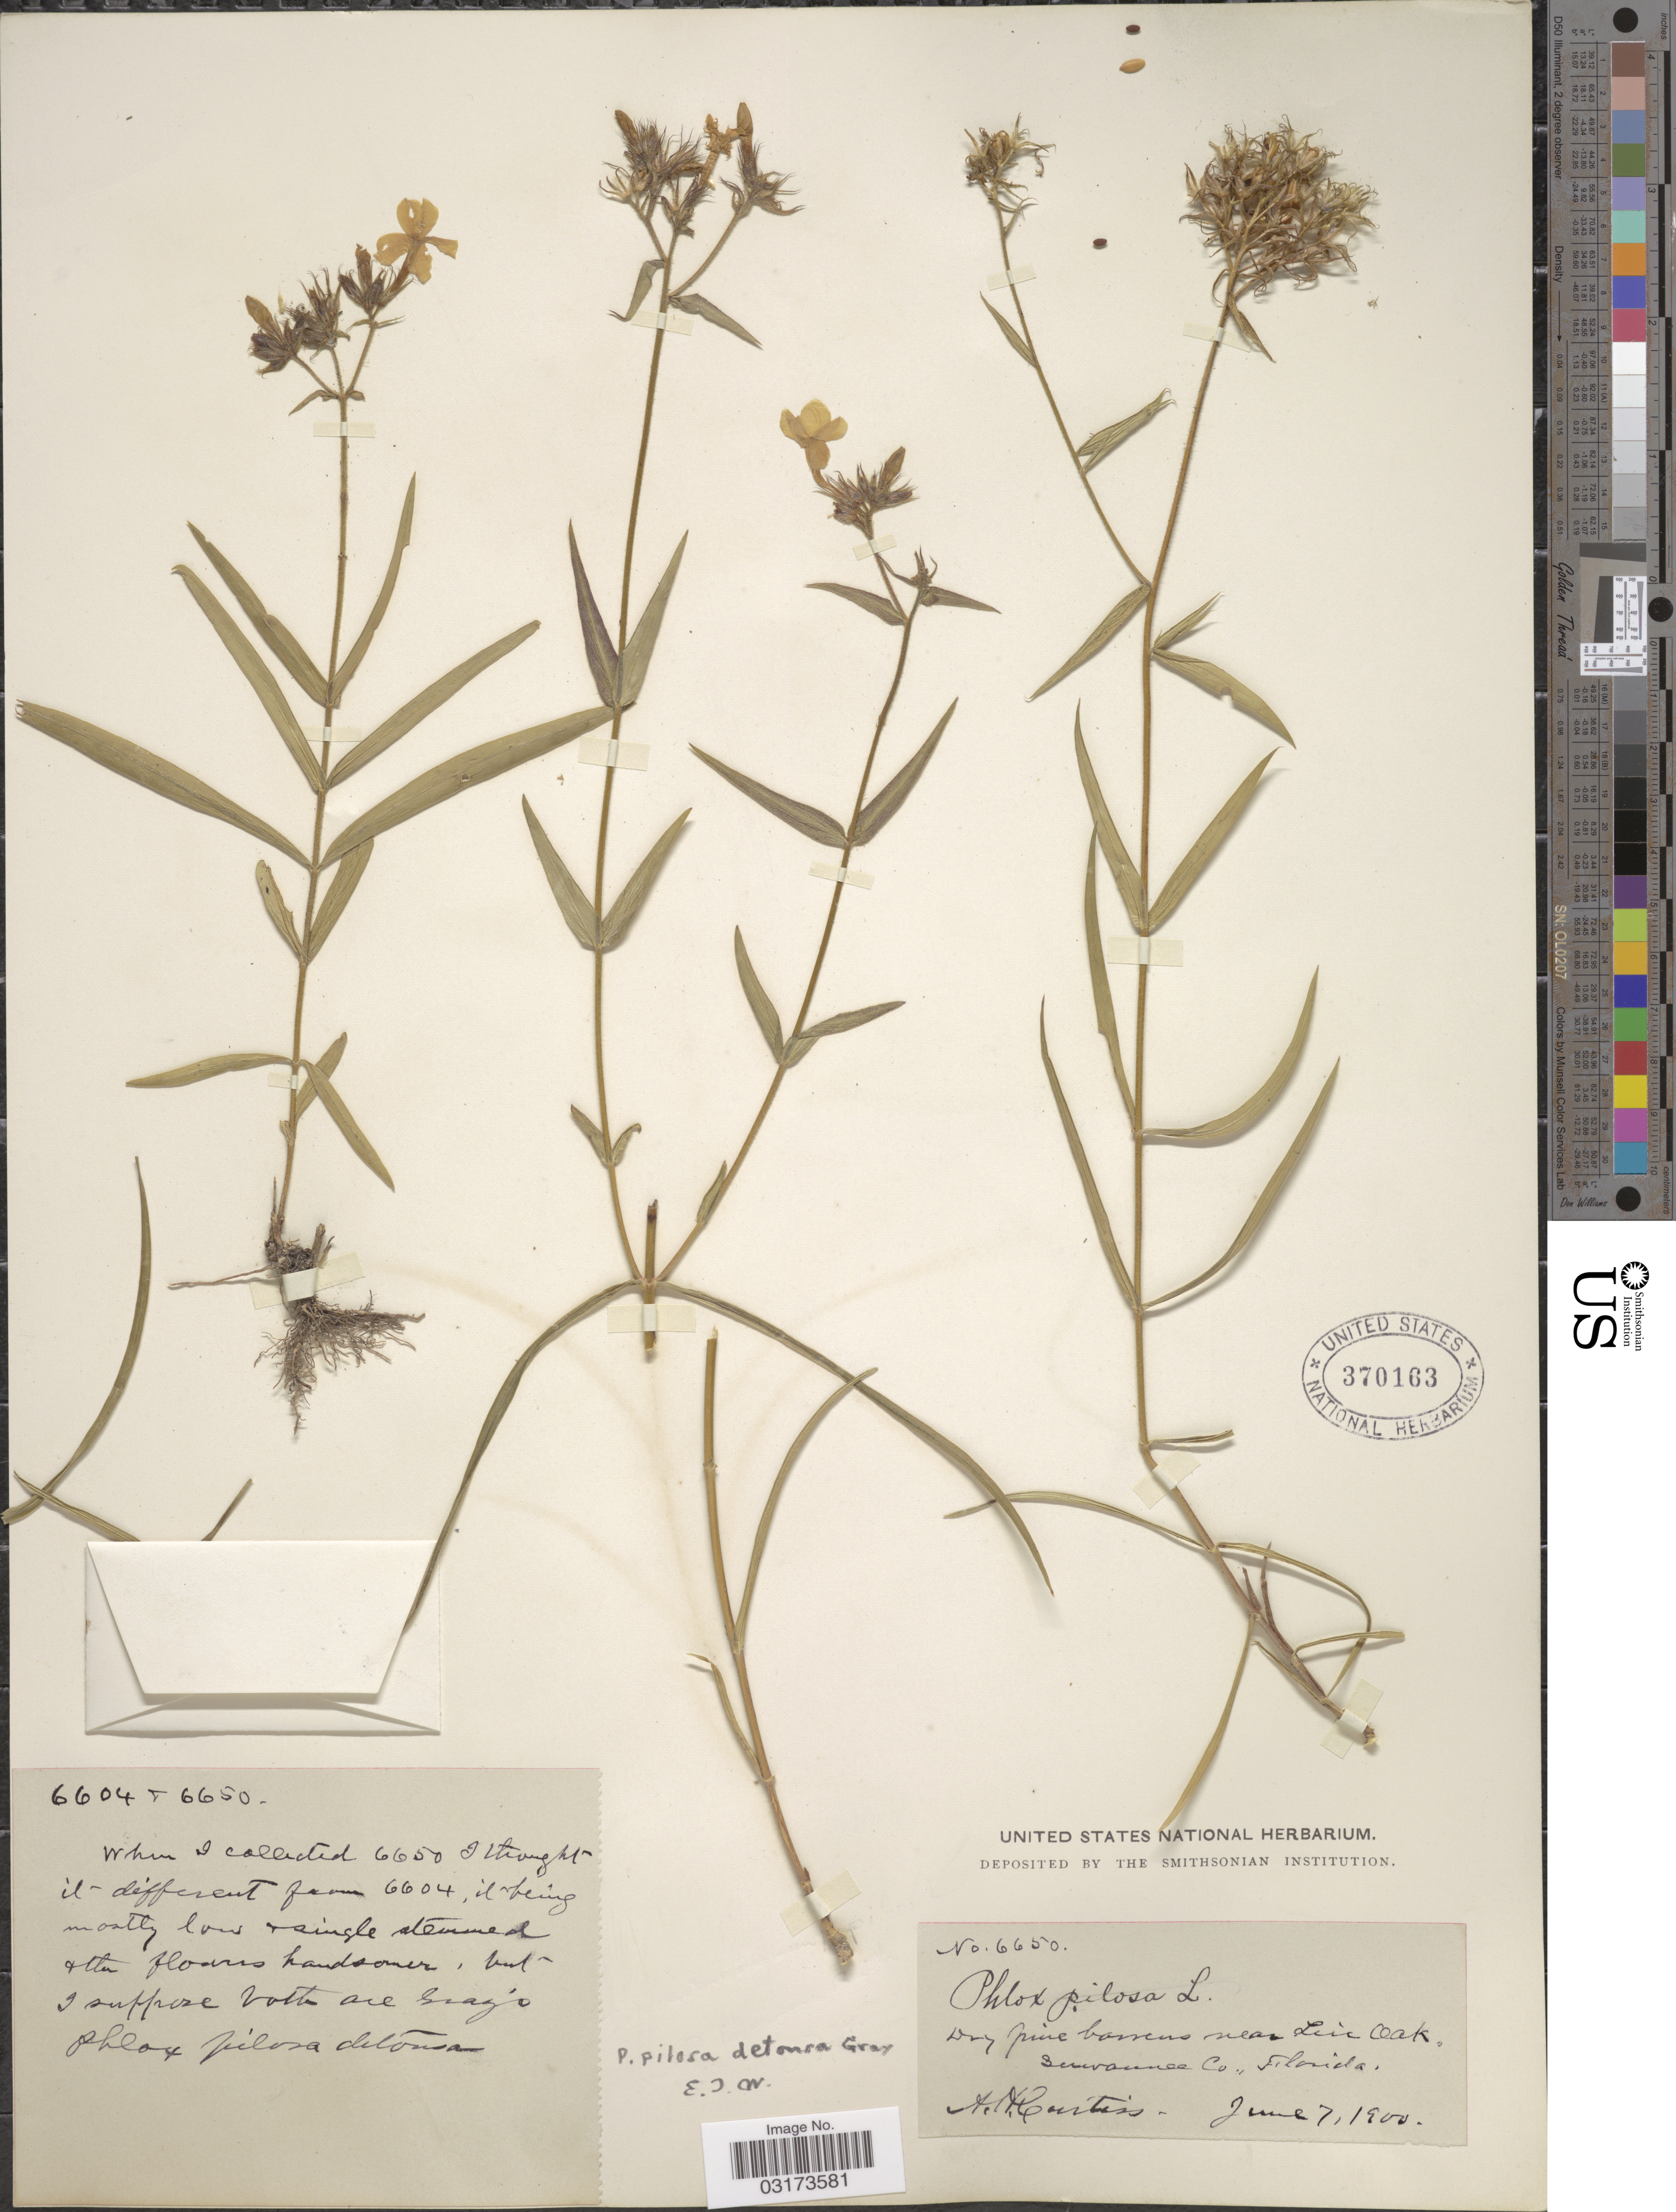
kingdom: Plantae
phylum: Tracheophyta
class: Magnoliopsida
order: Ericales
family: Polemoniaceae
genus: Phlox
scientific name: Phlox pilosa var. detonsa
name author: A. Gray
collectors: A. H. Curtiss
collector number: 6604/6650?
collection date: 1900-06-07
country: United States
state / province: Florida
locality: Near Live Oak, Suwannee Co.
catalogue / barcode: US 370163